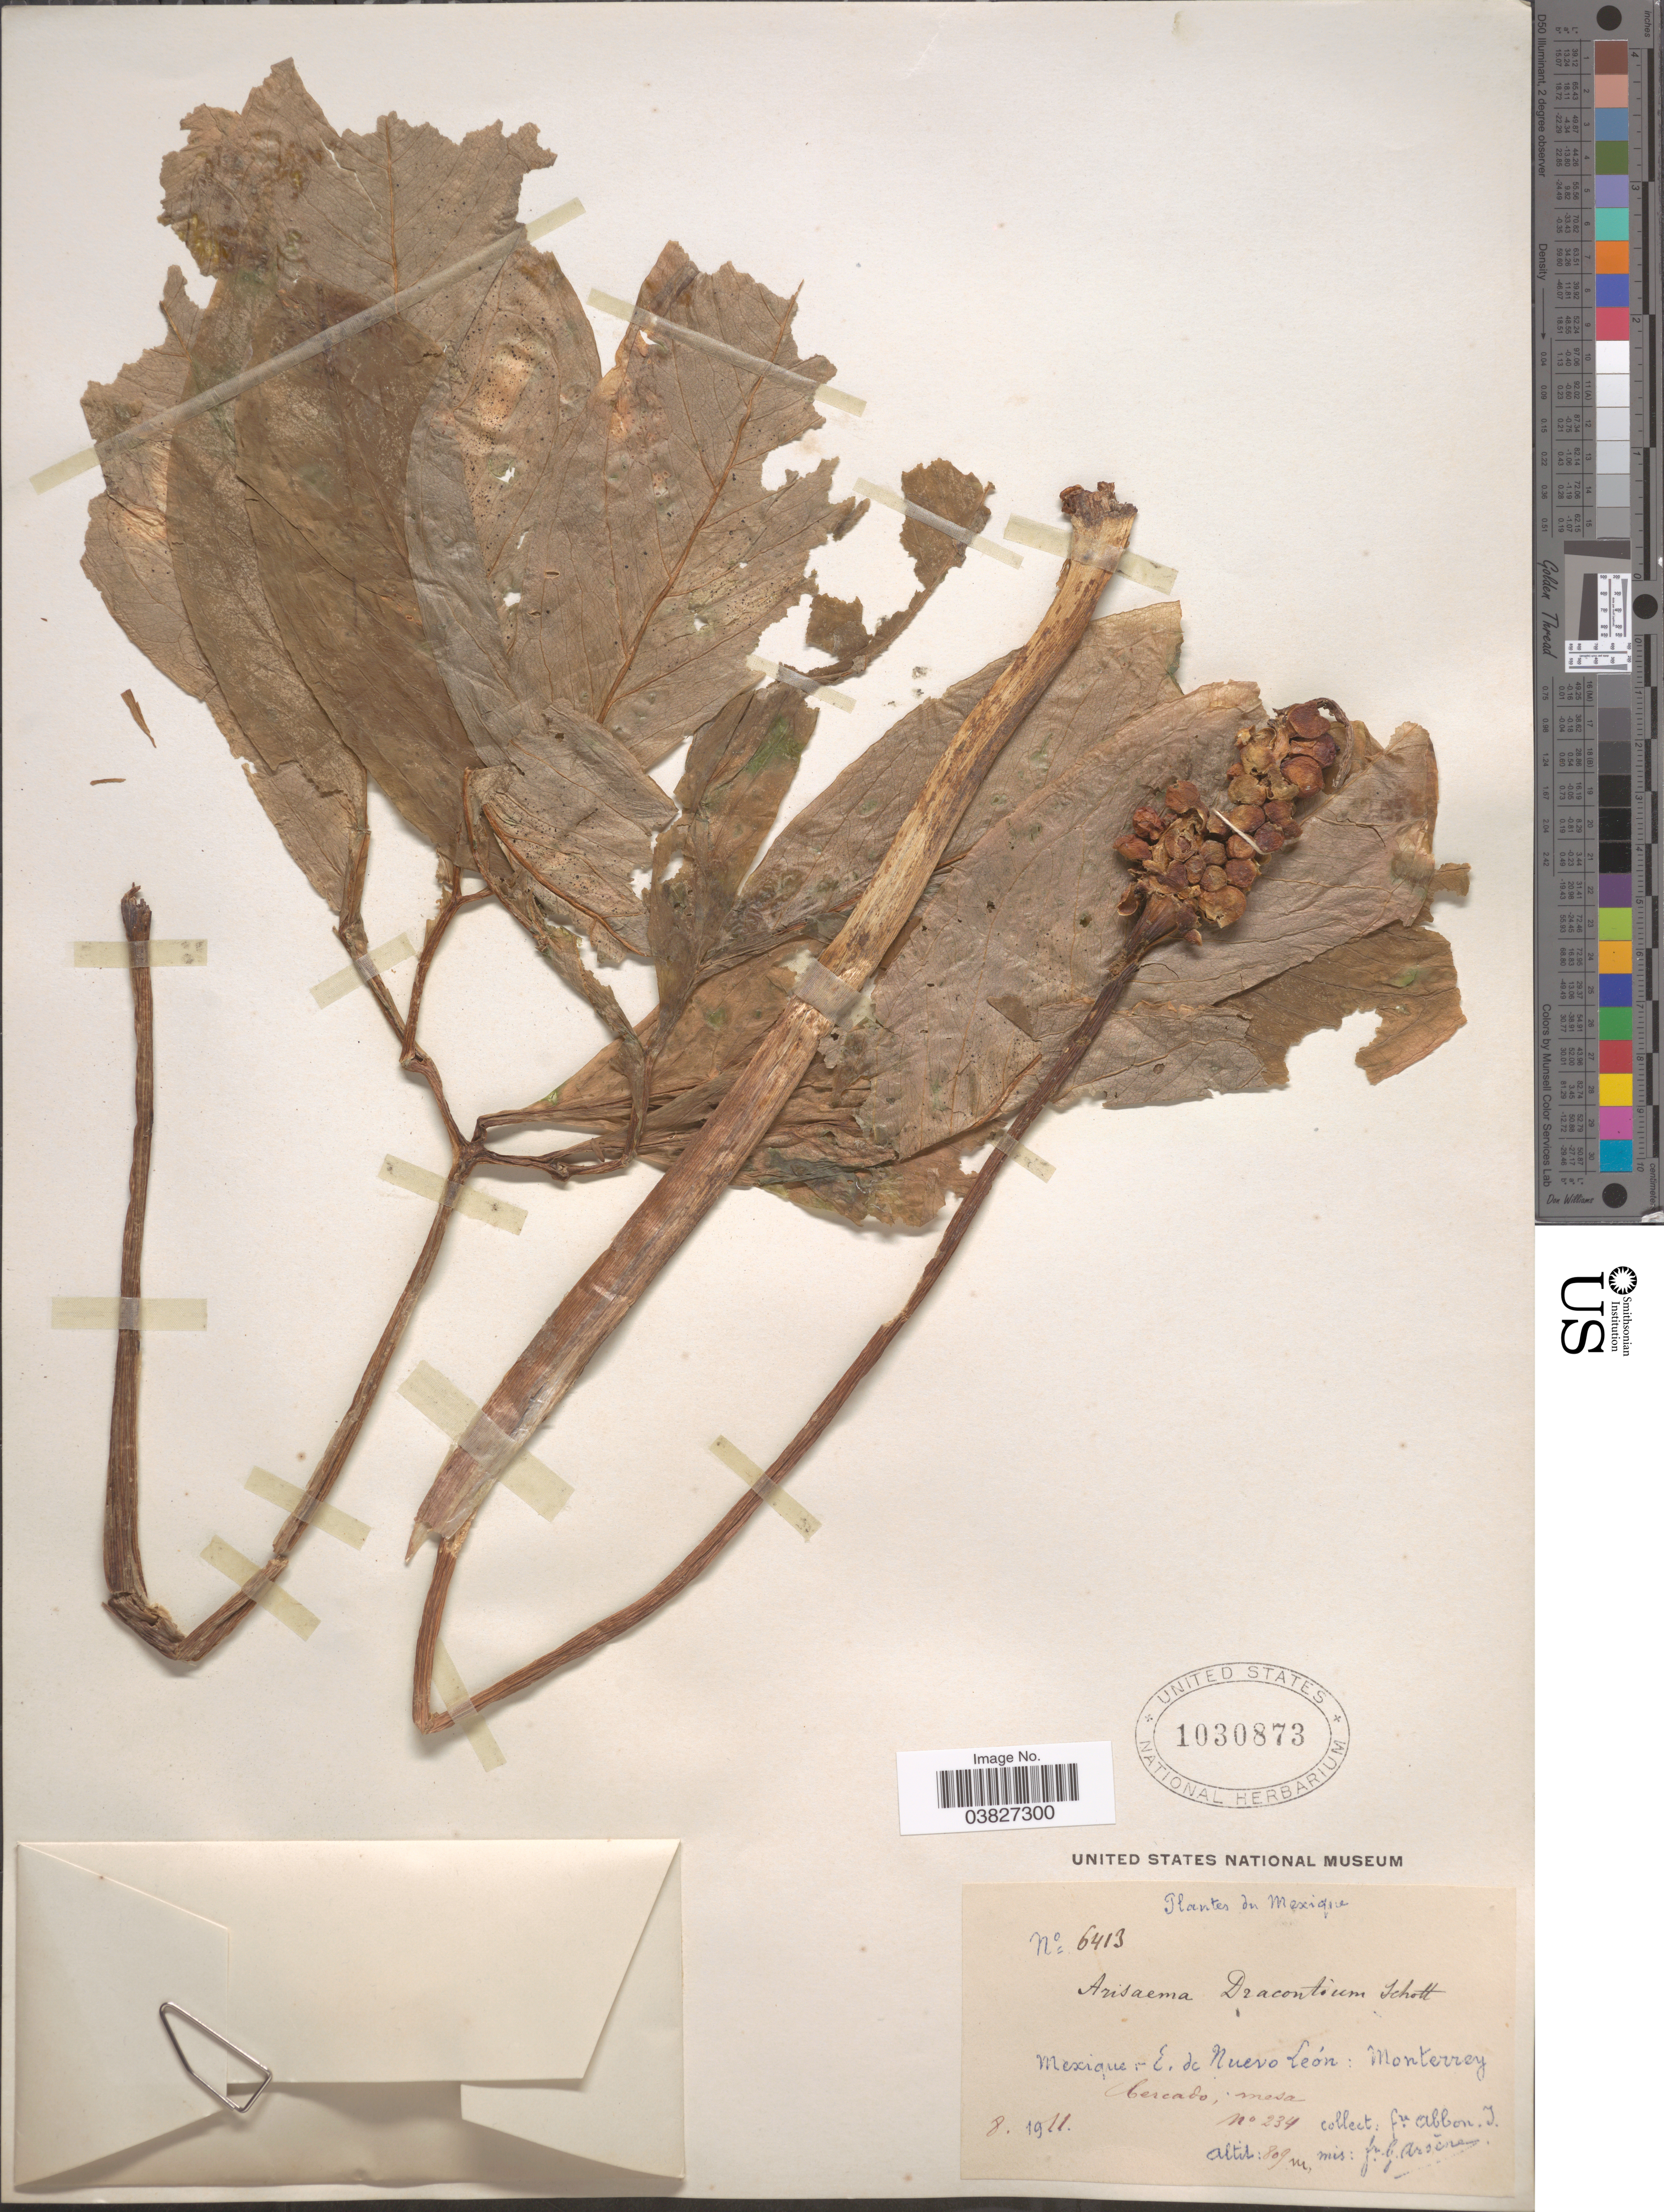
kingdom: Plantae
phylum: Tracheophyta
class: Liliopsida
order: Alismatales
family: Araceae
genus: Arisaema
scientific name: Arisaema macrospathum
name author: Benth.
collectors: Bro. Abbon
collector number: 234/6413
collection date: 1911-08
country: Mexico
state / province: Nuevo León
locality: Mexique: E. de Nuevo León: Monterrey. Cercado; mesa.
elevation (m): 809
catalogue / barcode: US 1030873